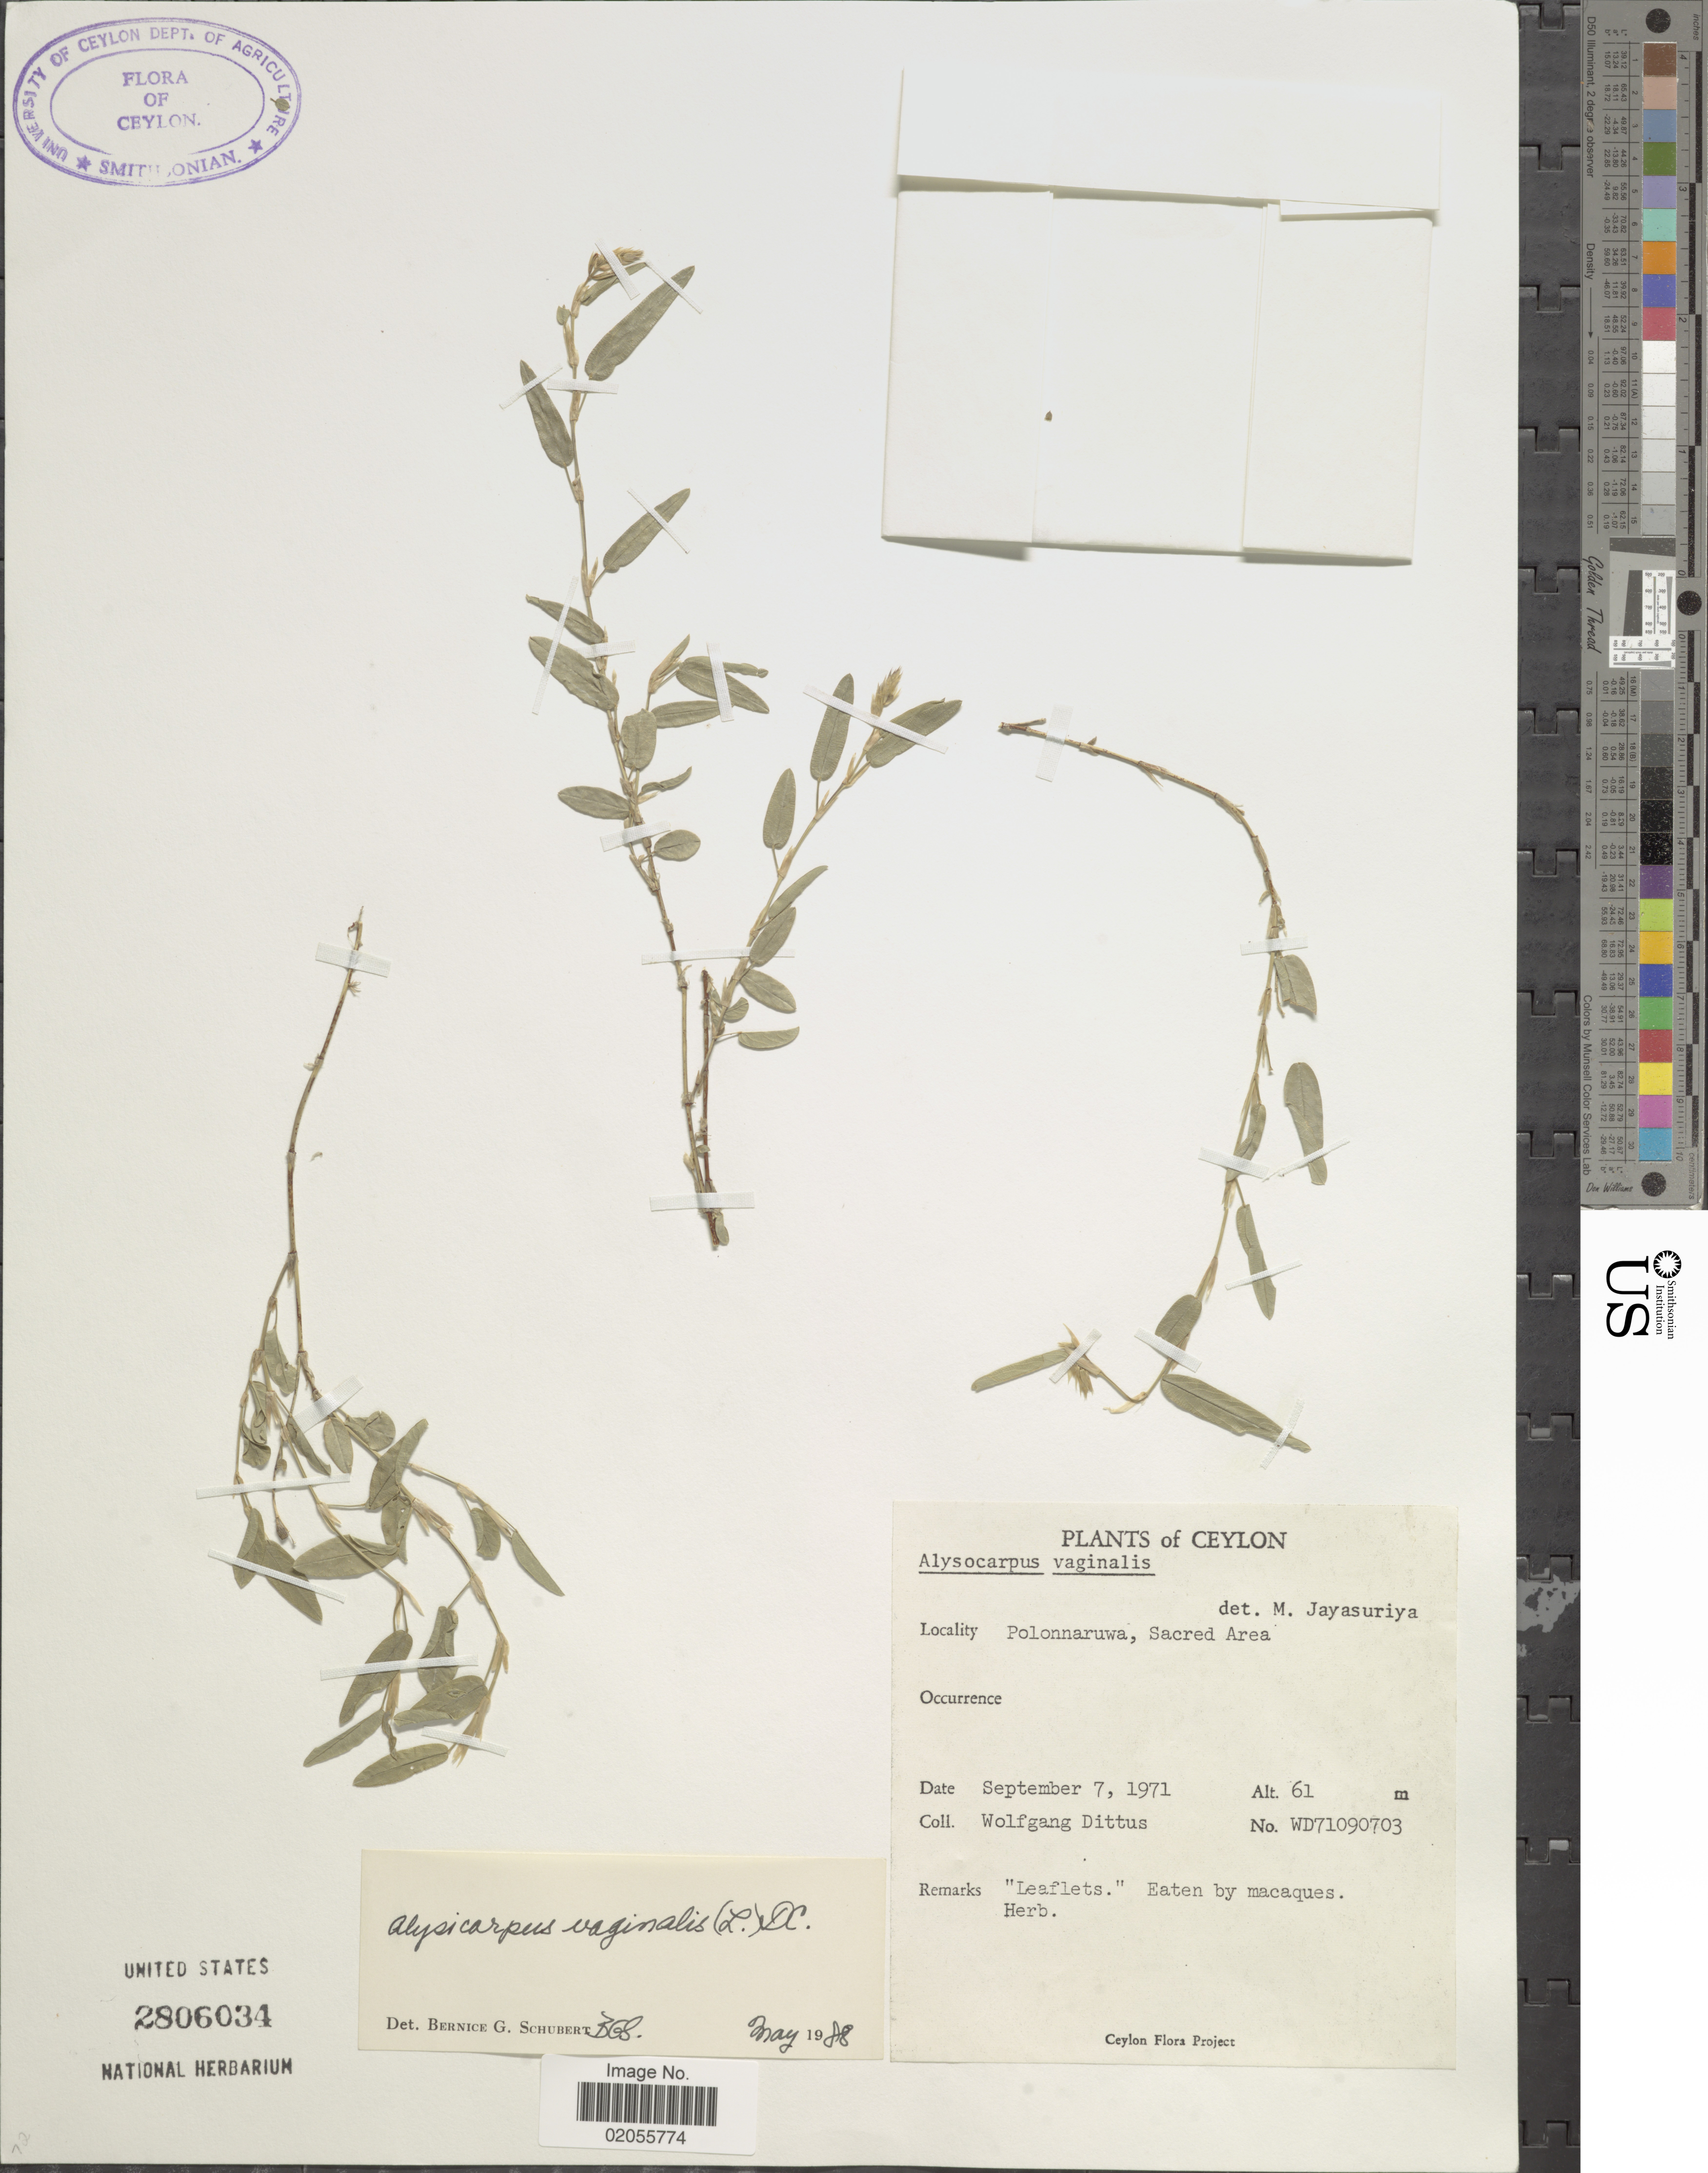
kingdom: Plantae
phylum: Tracheophyta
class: Magnoliopsida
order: Fabales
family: Fabaceae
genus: Alysicarpus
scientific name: Alysicarpus vaginalis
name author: (L.) DC.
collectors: W. Dittus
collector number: WD71090703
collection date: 1971-09-07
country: Sri Lanka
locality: Ceylon, Polonnaruwa, Sacred Area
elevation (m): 61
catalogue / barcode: US 2806034